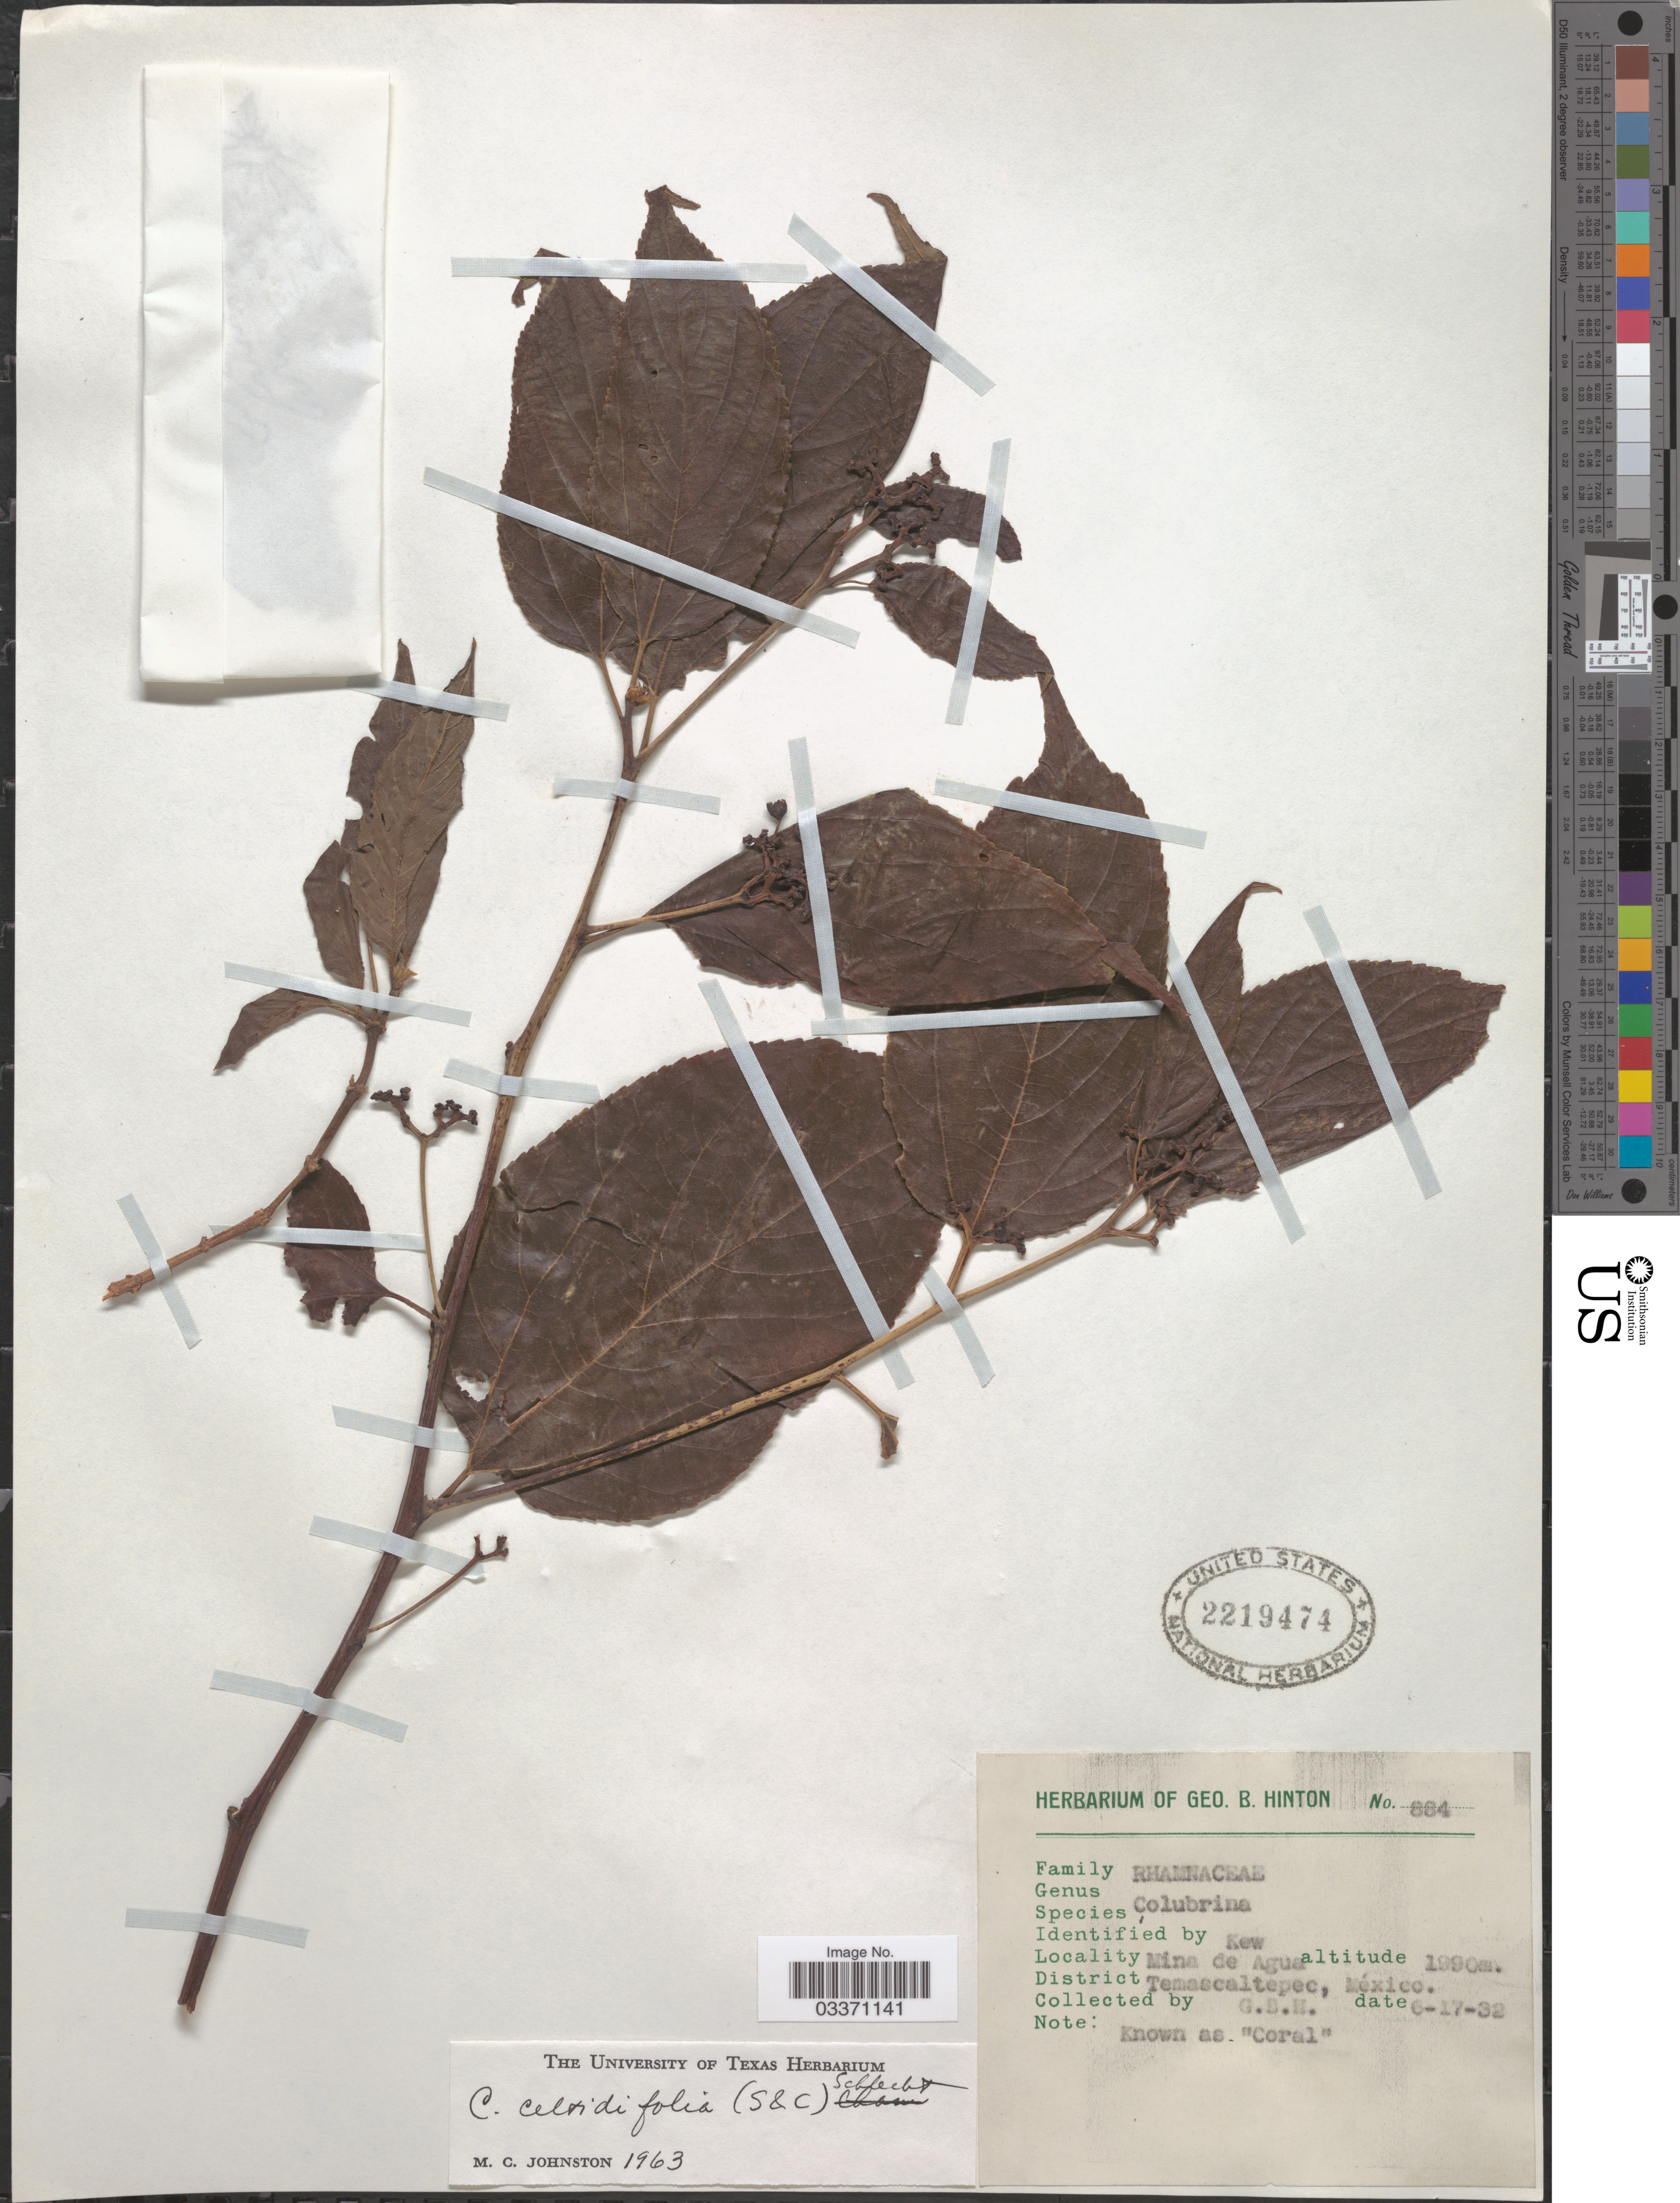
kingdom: Plantae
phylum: Tracheophyta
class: Magnoliopsida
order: Rosales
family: Rhamnaceae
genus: Colubrina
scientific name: Colubrina celtidifolia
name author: (Schltdl. & Cham.) Schltdl.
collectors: G. B. Hinton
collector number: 884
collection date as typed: Transcribed d/m/y: 17/6/32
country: Mexico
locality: Mina de Agua, District Temascaltepec.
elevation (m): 1990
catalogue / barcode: US 2219474